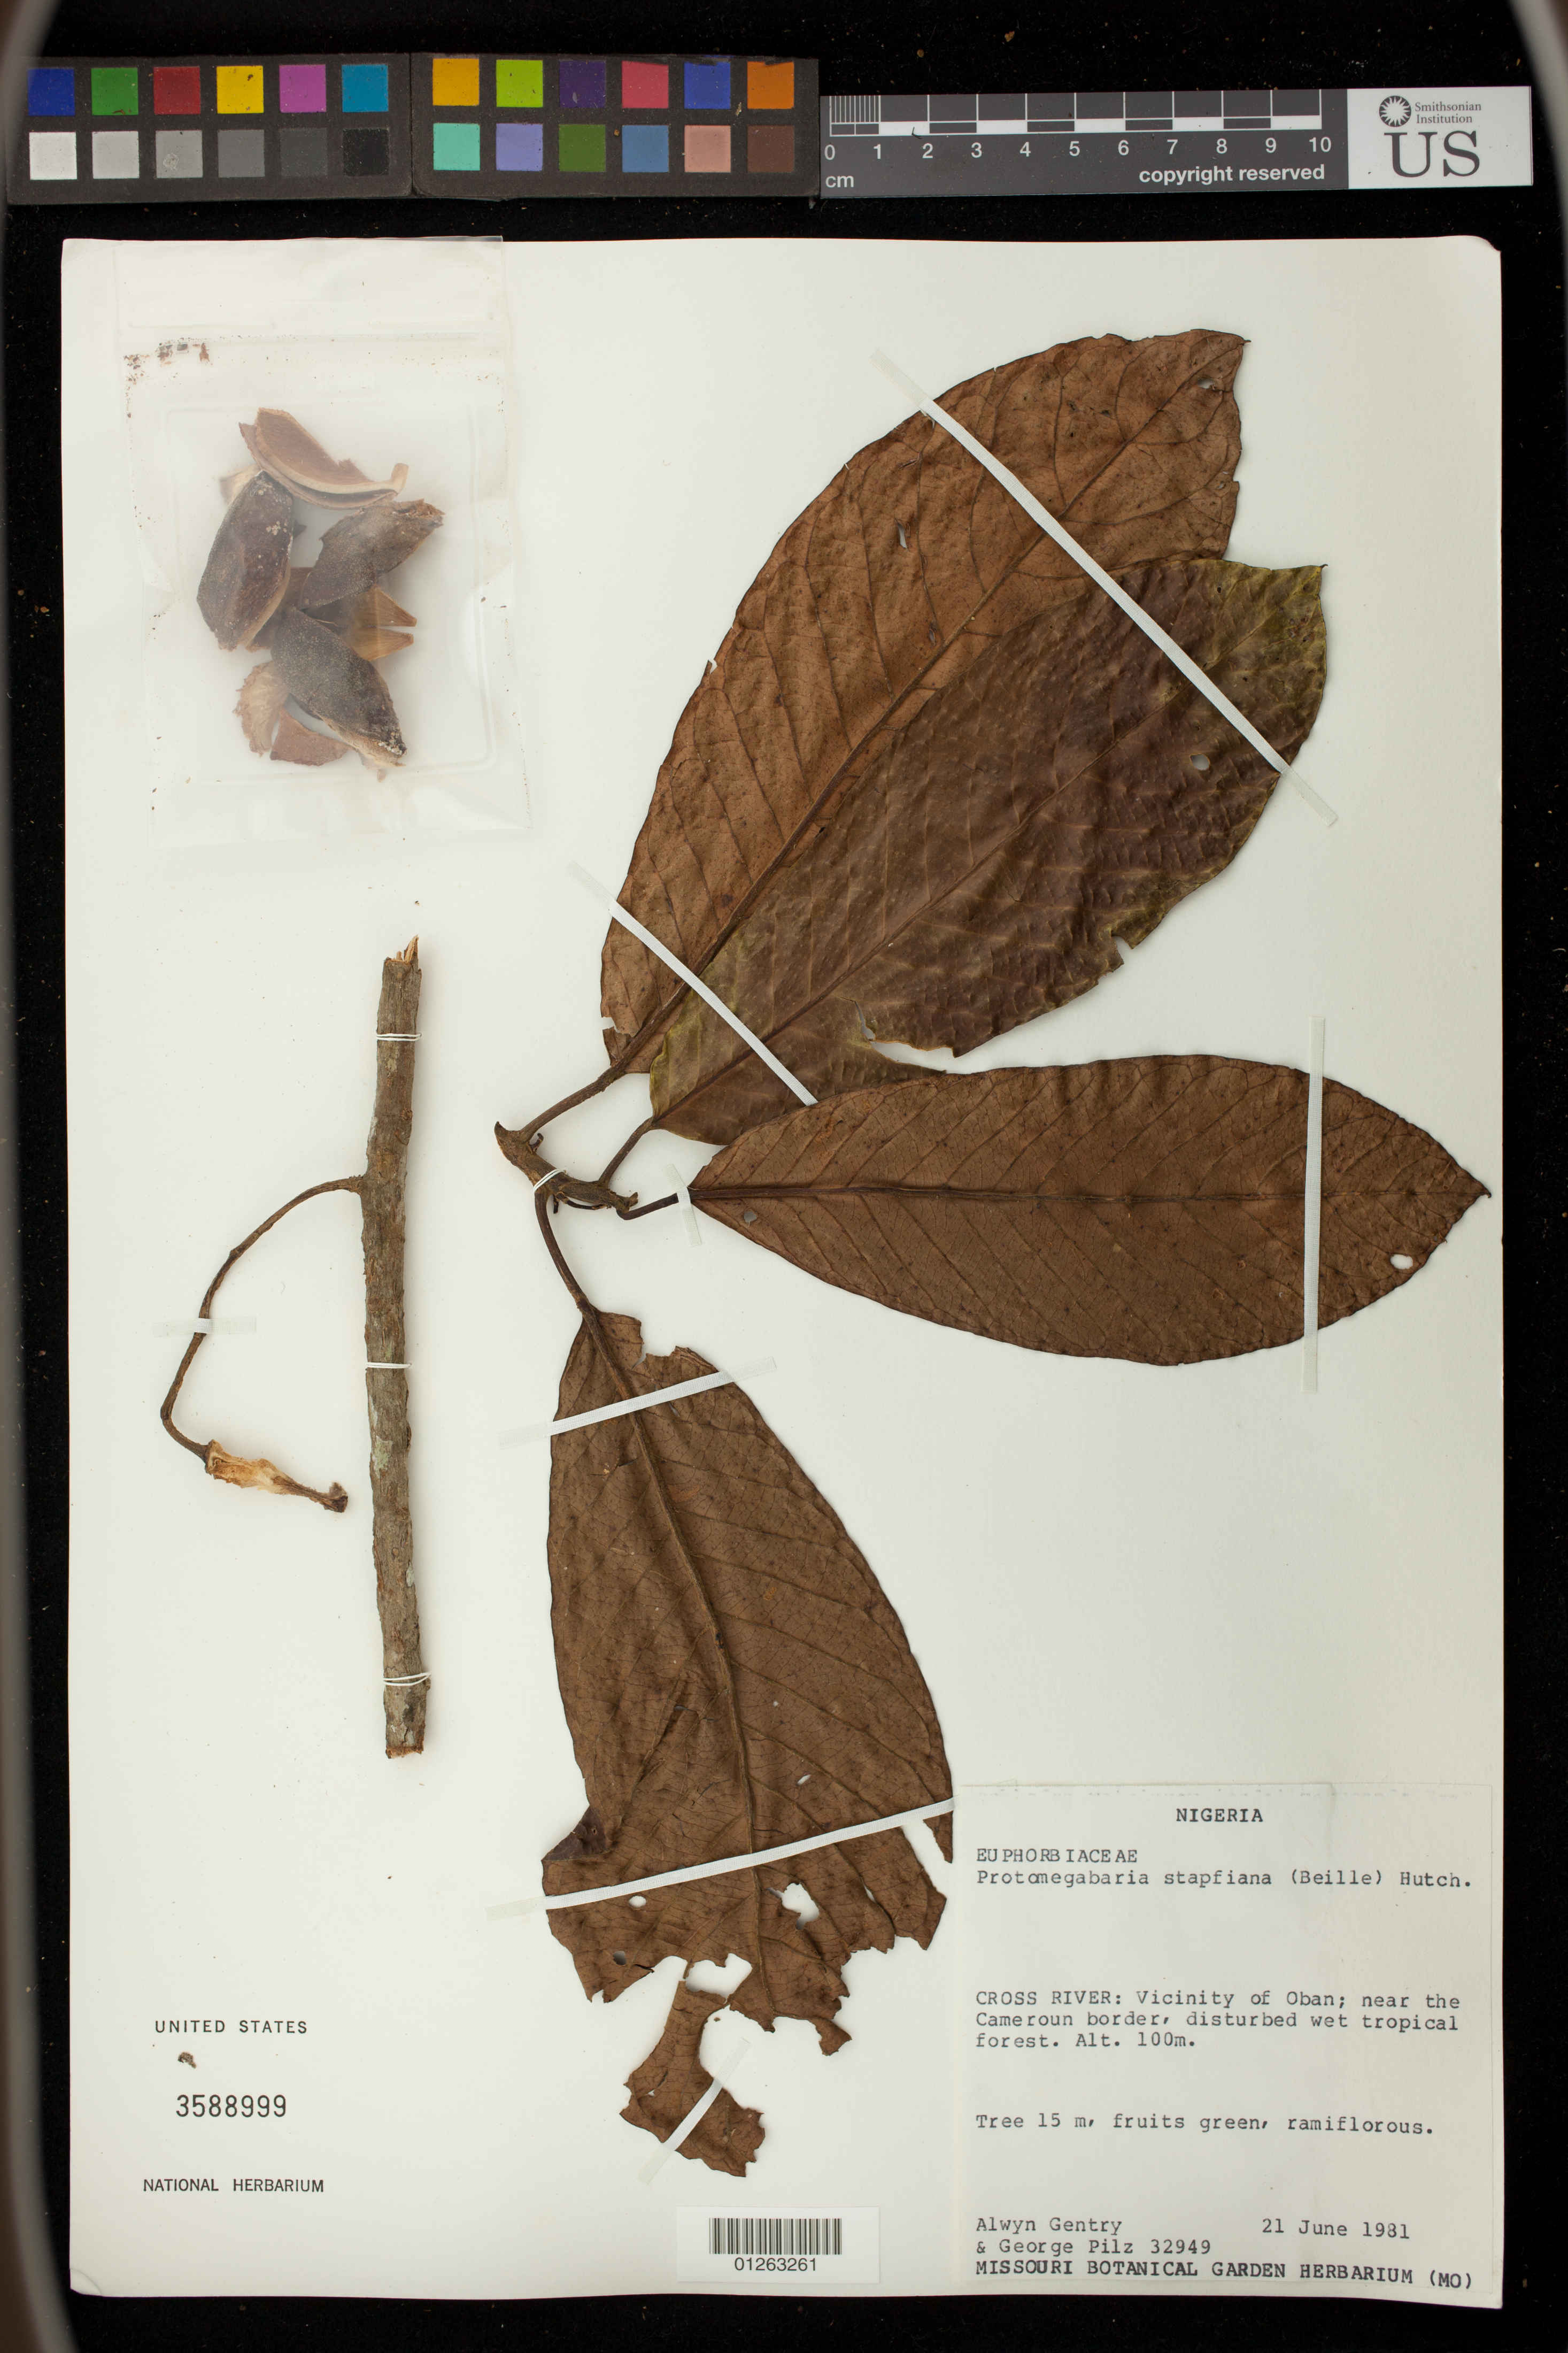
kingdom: Plantae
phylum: Tracheophyta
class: Magnoliopsida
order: Malpighiales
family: Phyllanthaceae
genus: Protomegabaria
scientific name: Protomegabaria stapfiana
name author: (Beills) Hutch.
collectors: A. Gentry & G. E. Pilz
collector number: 32949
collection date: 1981-06-21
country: Nigeria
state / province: Cross River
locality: Vicinity of Oban; near Cameroun Border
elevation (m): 100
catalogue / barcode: US 3588999